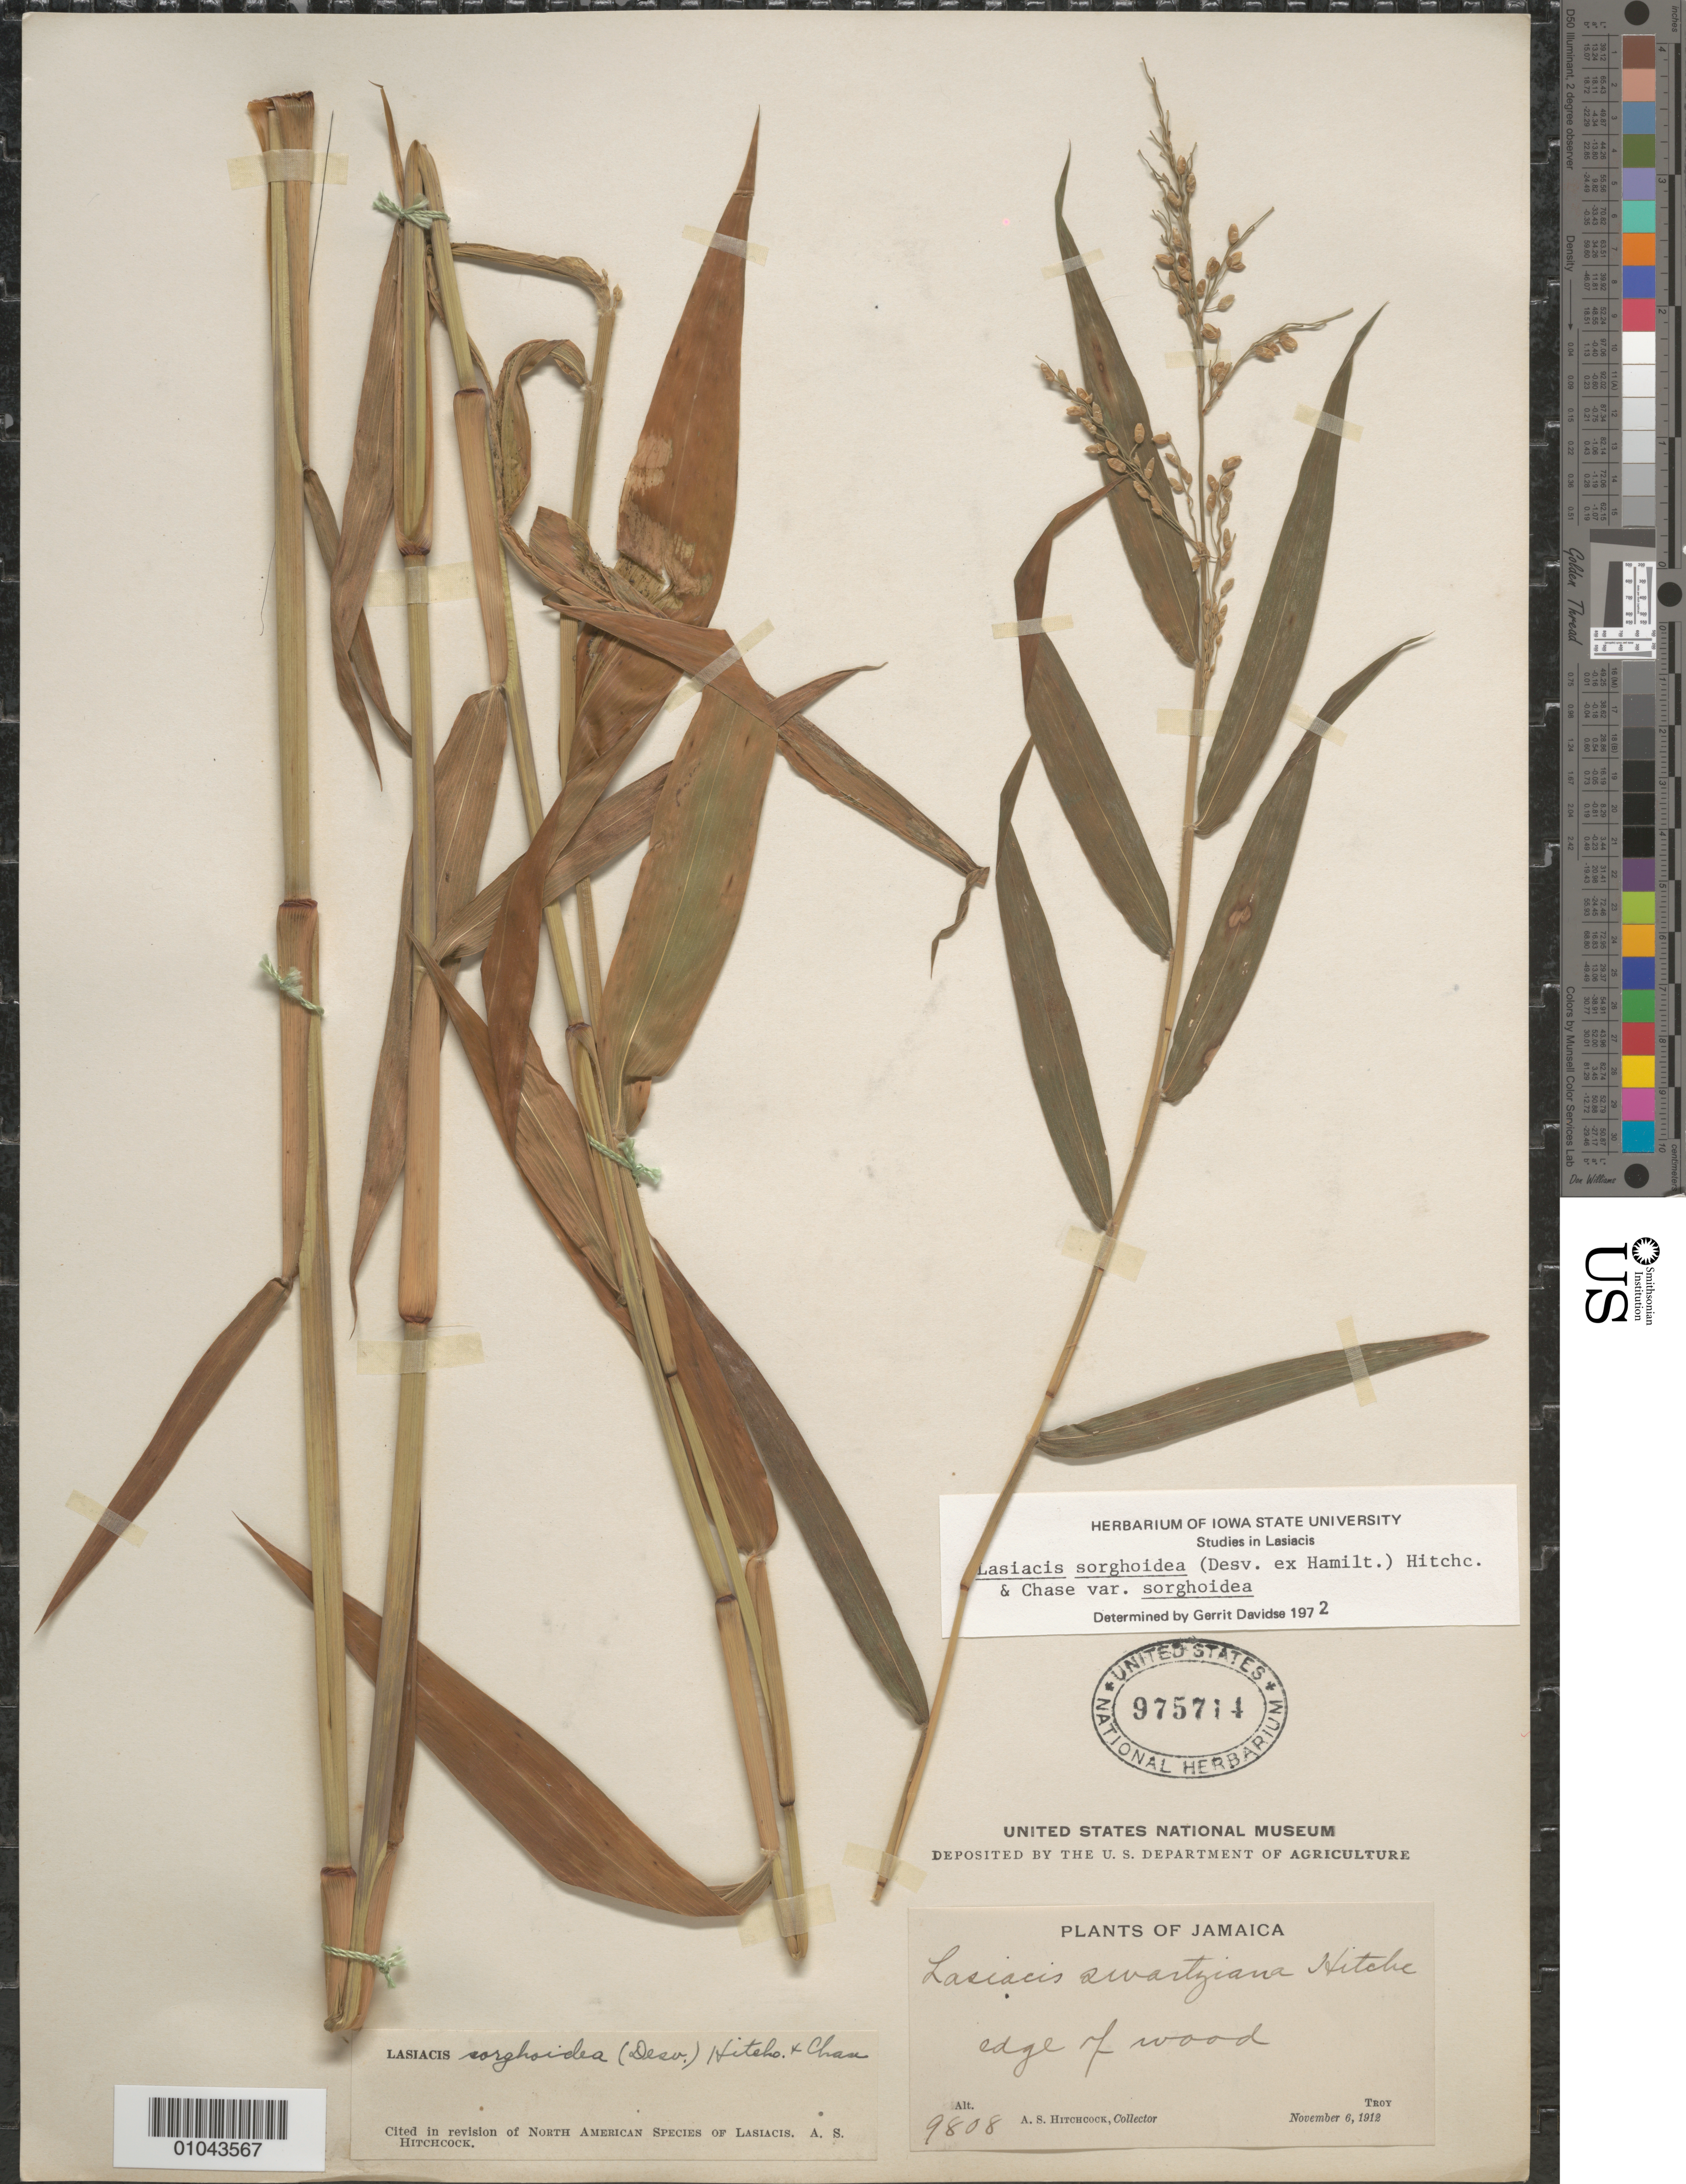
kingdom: Plantae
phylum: Tracheophyta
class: Liliopsida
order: Poales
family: Poaceae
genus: Lasiacis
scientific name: Lasiacis sorghoidea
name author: (Desv. ex Ham.) Hitchc. & Chase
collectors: A. S. Hitchcock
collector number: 9808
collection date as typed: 06 Nov 1912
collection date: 1912-11-06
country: Jamaica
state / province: Trelawny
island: Jamaica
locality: Troy, edge of woods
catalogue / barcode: US 975714